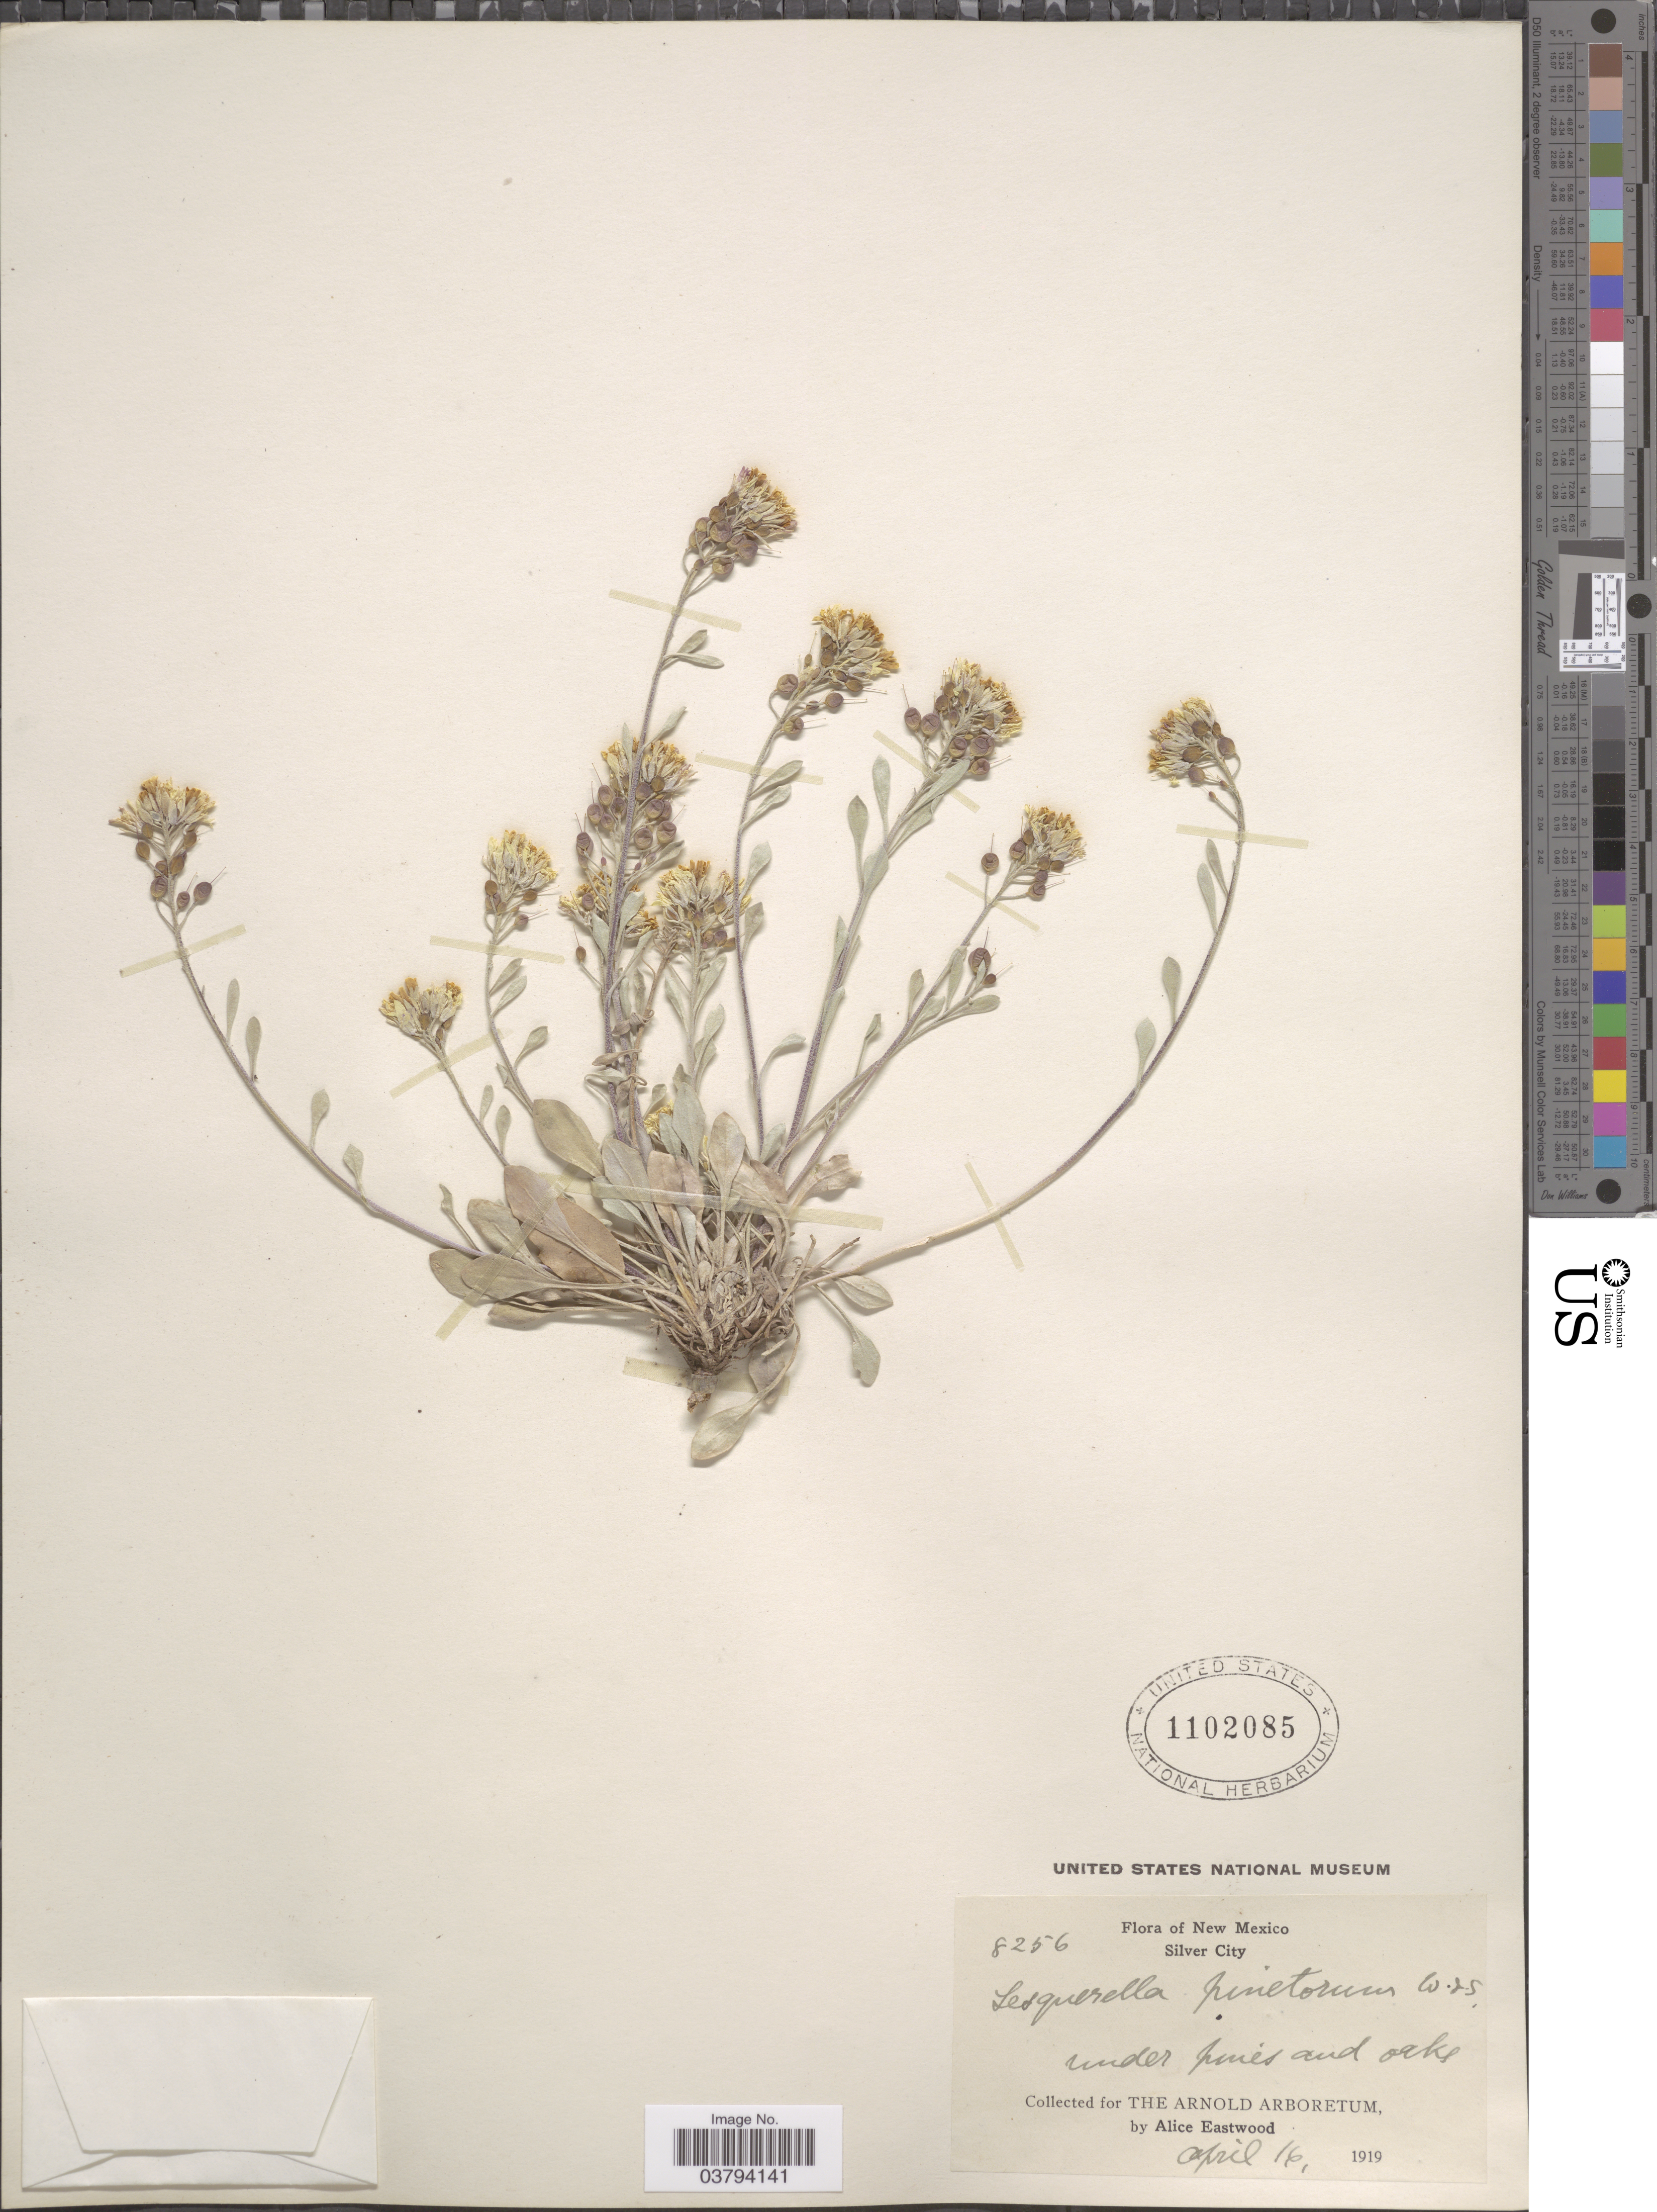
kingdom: Plantae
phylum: Tracheophyta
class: Magnoliopsida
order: Brassicales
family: Brassicaceae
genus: Lesquerella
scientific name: Lesquerella pinetorum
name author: Wooton & Standl.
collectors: A. Eastwood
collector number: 8256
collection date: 1919-04-16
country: United States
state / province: New Mexico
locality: Silver City. Under pines and oaks.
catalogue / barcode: US 1102085